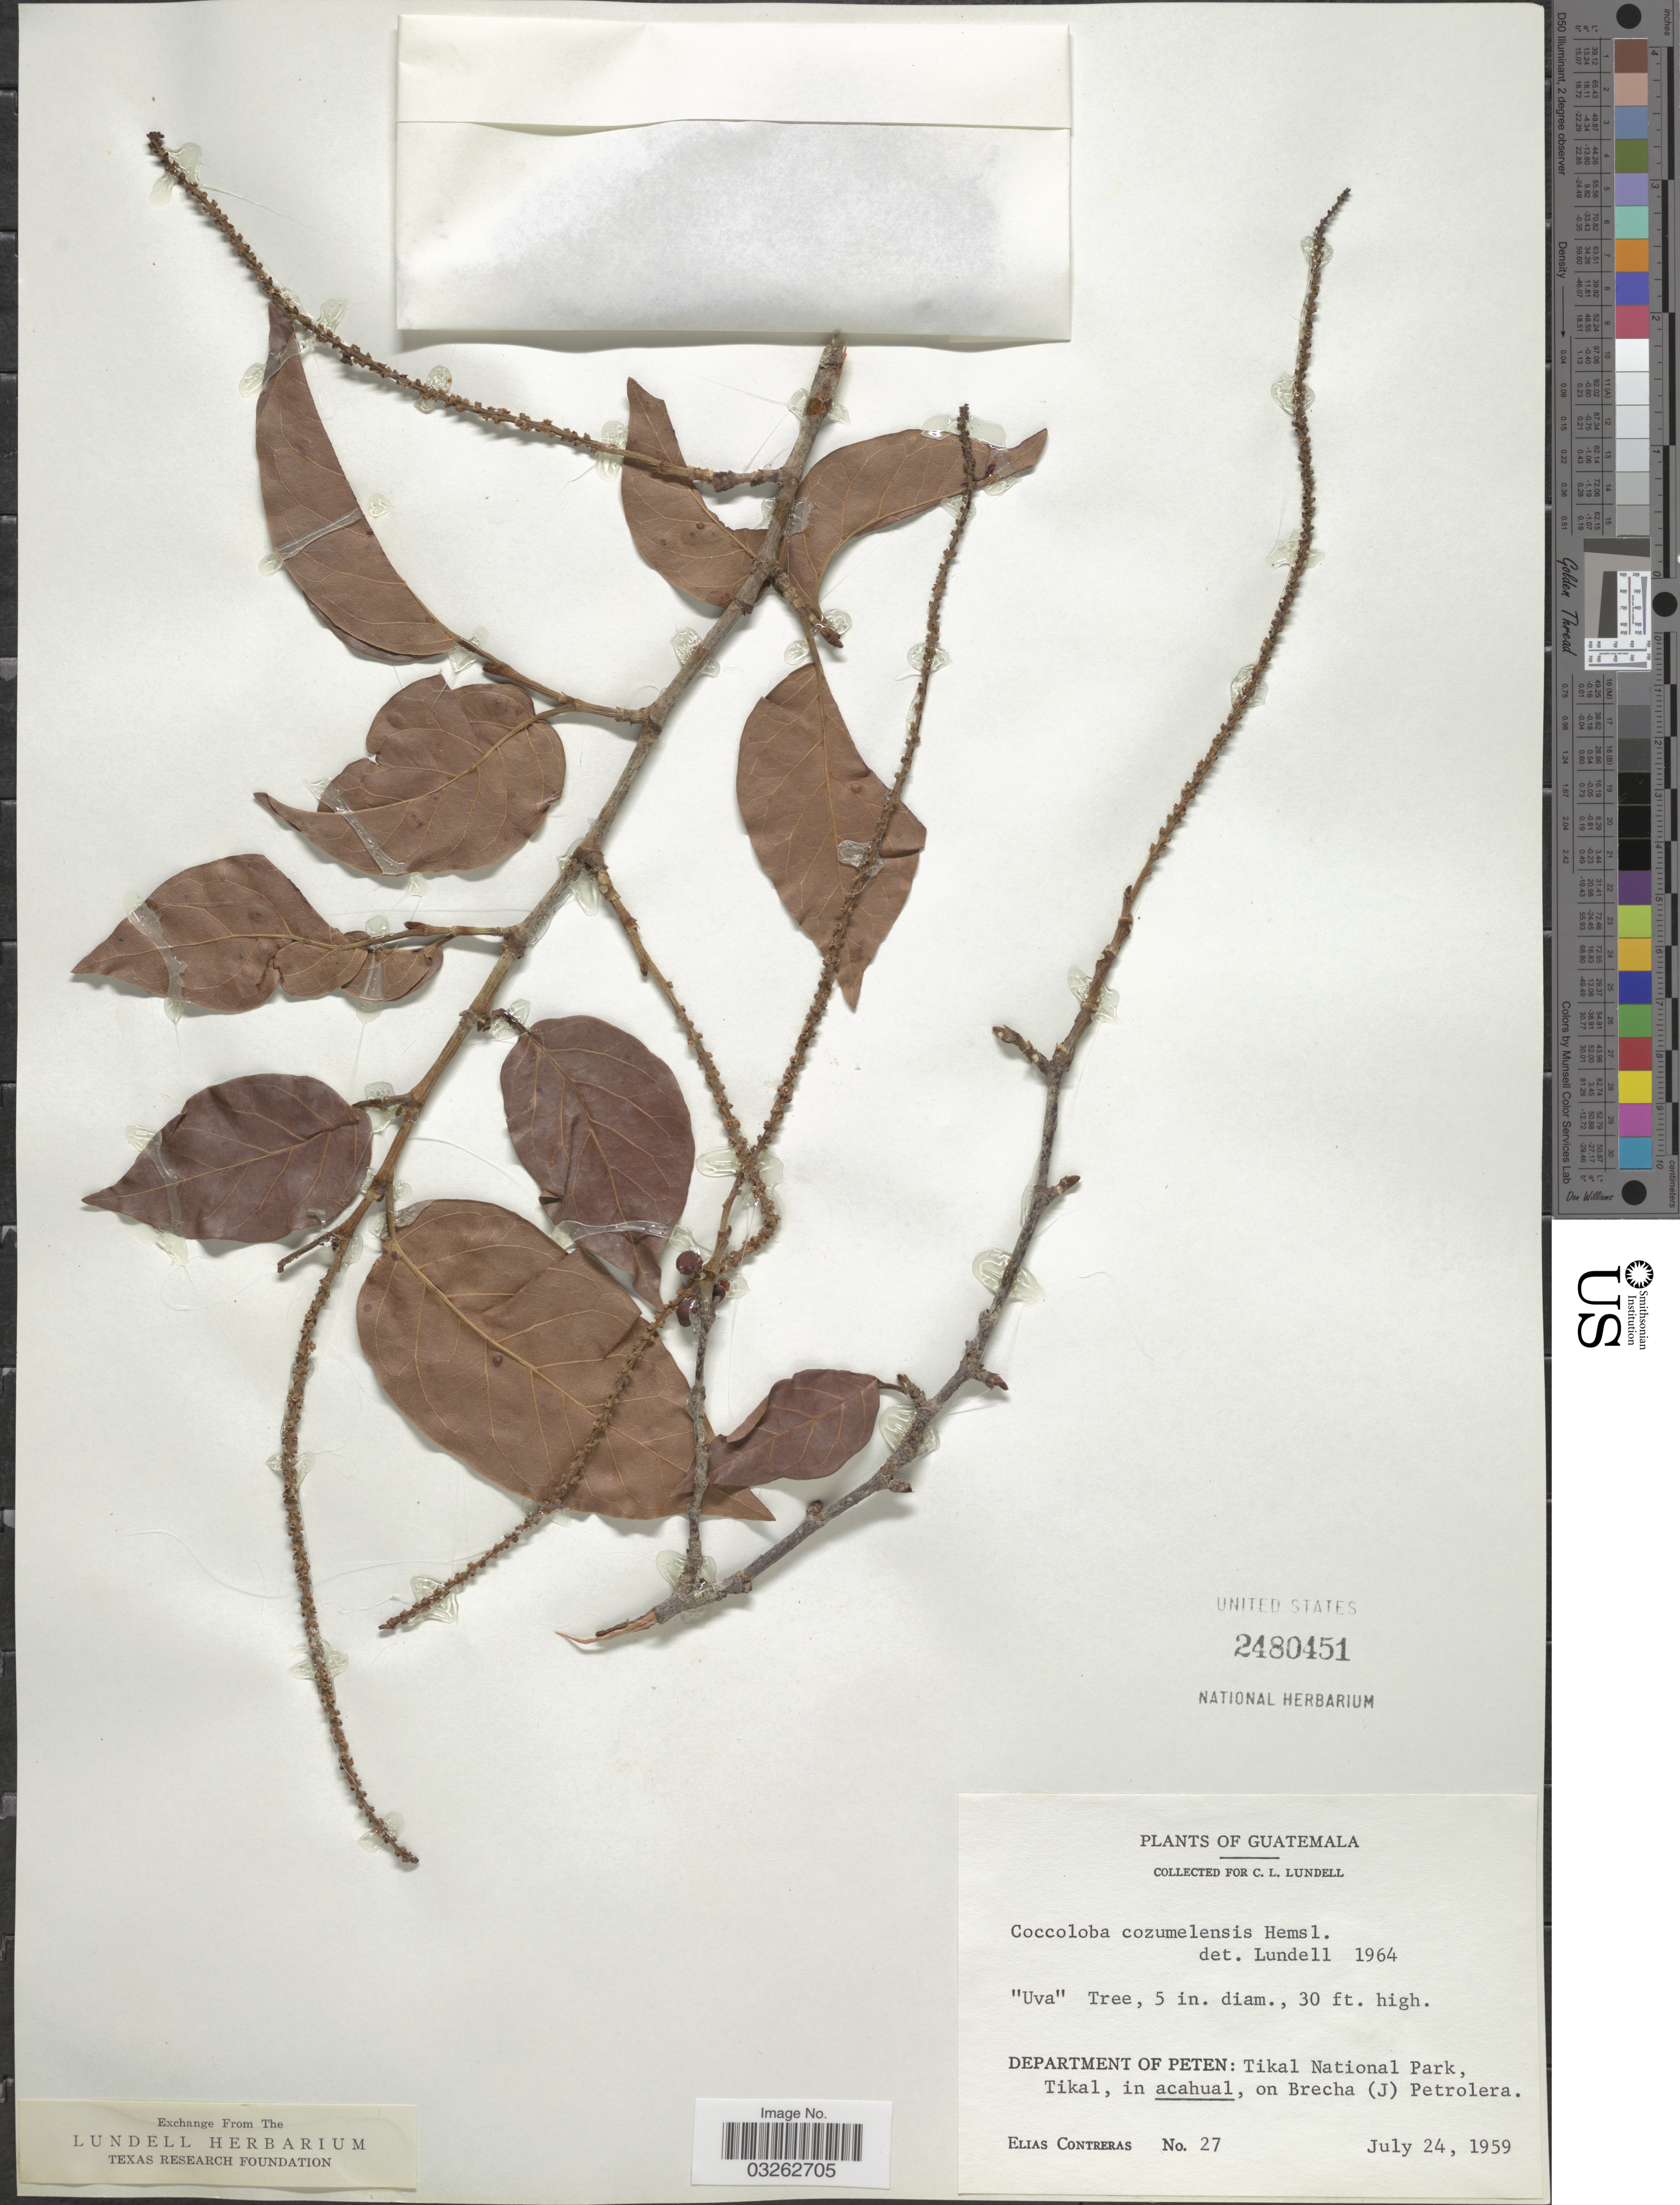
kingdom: Plantae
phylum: Tracheophyta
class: Magnoliopsida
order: Caryophyllales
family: Polygonaceae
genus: Coccoloba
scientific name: Coccoloba cozumelensis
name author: Hemsl.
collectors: E. Contreras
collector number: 27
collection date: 1959-07-24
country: Guatemala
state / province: El Petén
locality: Department of Peten: Tikal National Park, Tikal, in acahual, on Brecha (J) Petrolera.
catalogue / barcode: US 2480451